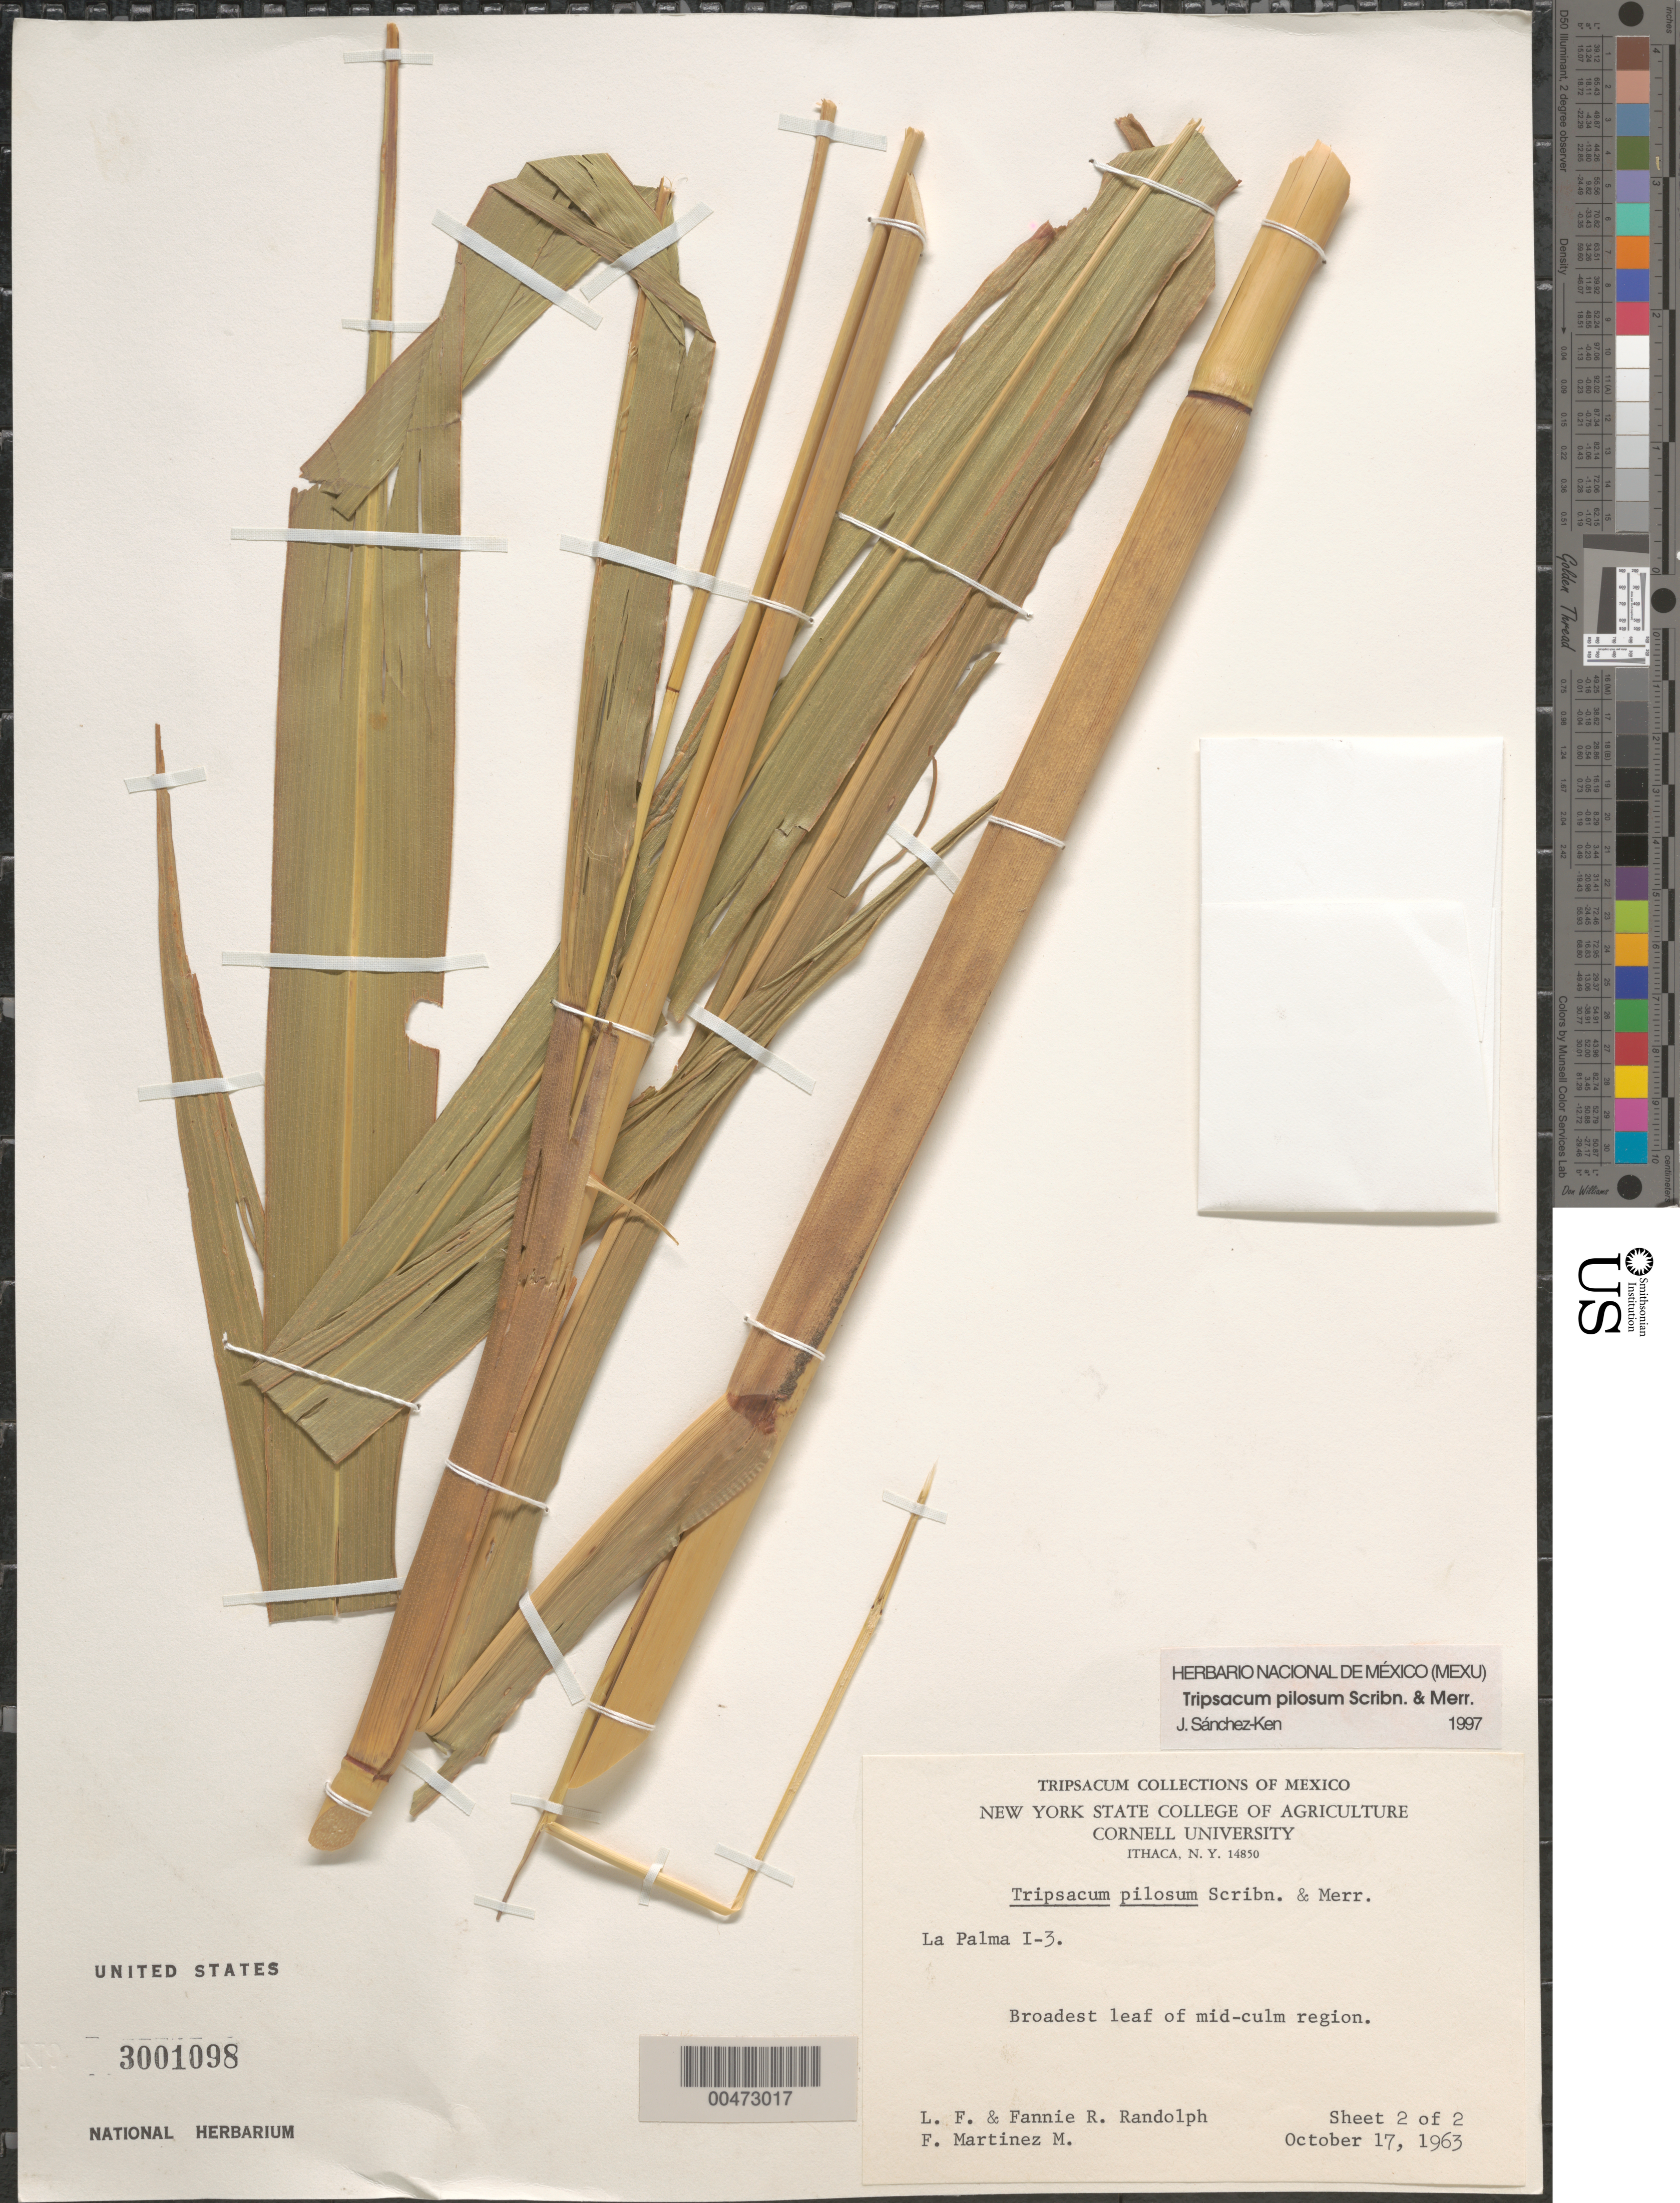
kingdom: Plantae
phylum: Tracheophyta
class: Liliopsida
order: Poales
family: Poaceae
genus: Tripsacum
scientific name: Tripsacum pilosum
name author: Scribn. & Merr.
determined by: Sánchez-Ken, J. G.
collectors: L. F. Randolph, F. Randolph & F. Martinez-M.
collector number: La Palma I-3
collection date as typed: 17 Oct 1963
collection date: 1963-10-17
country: Mexico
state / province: Jalisco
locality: La Palma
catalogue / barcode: US 3001098